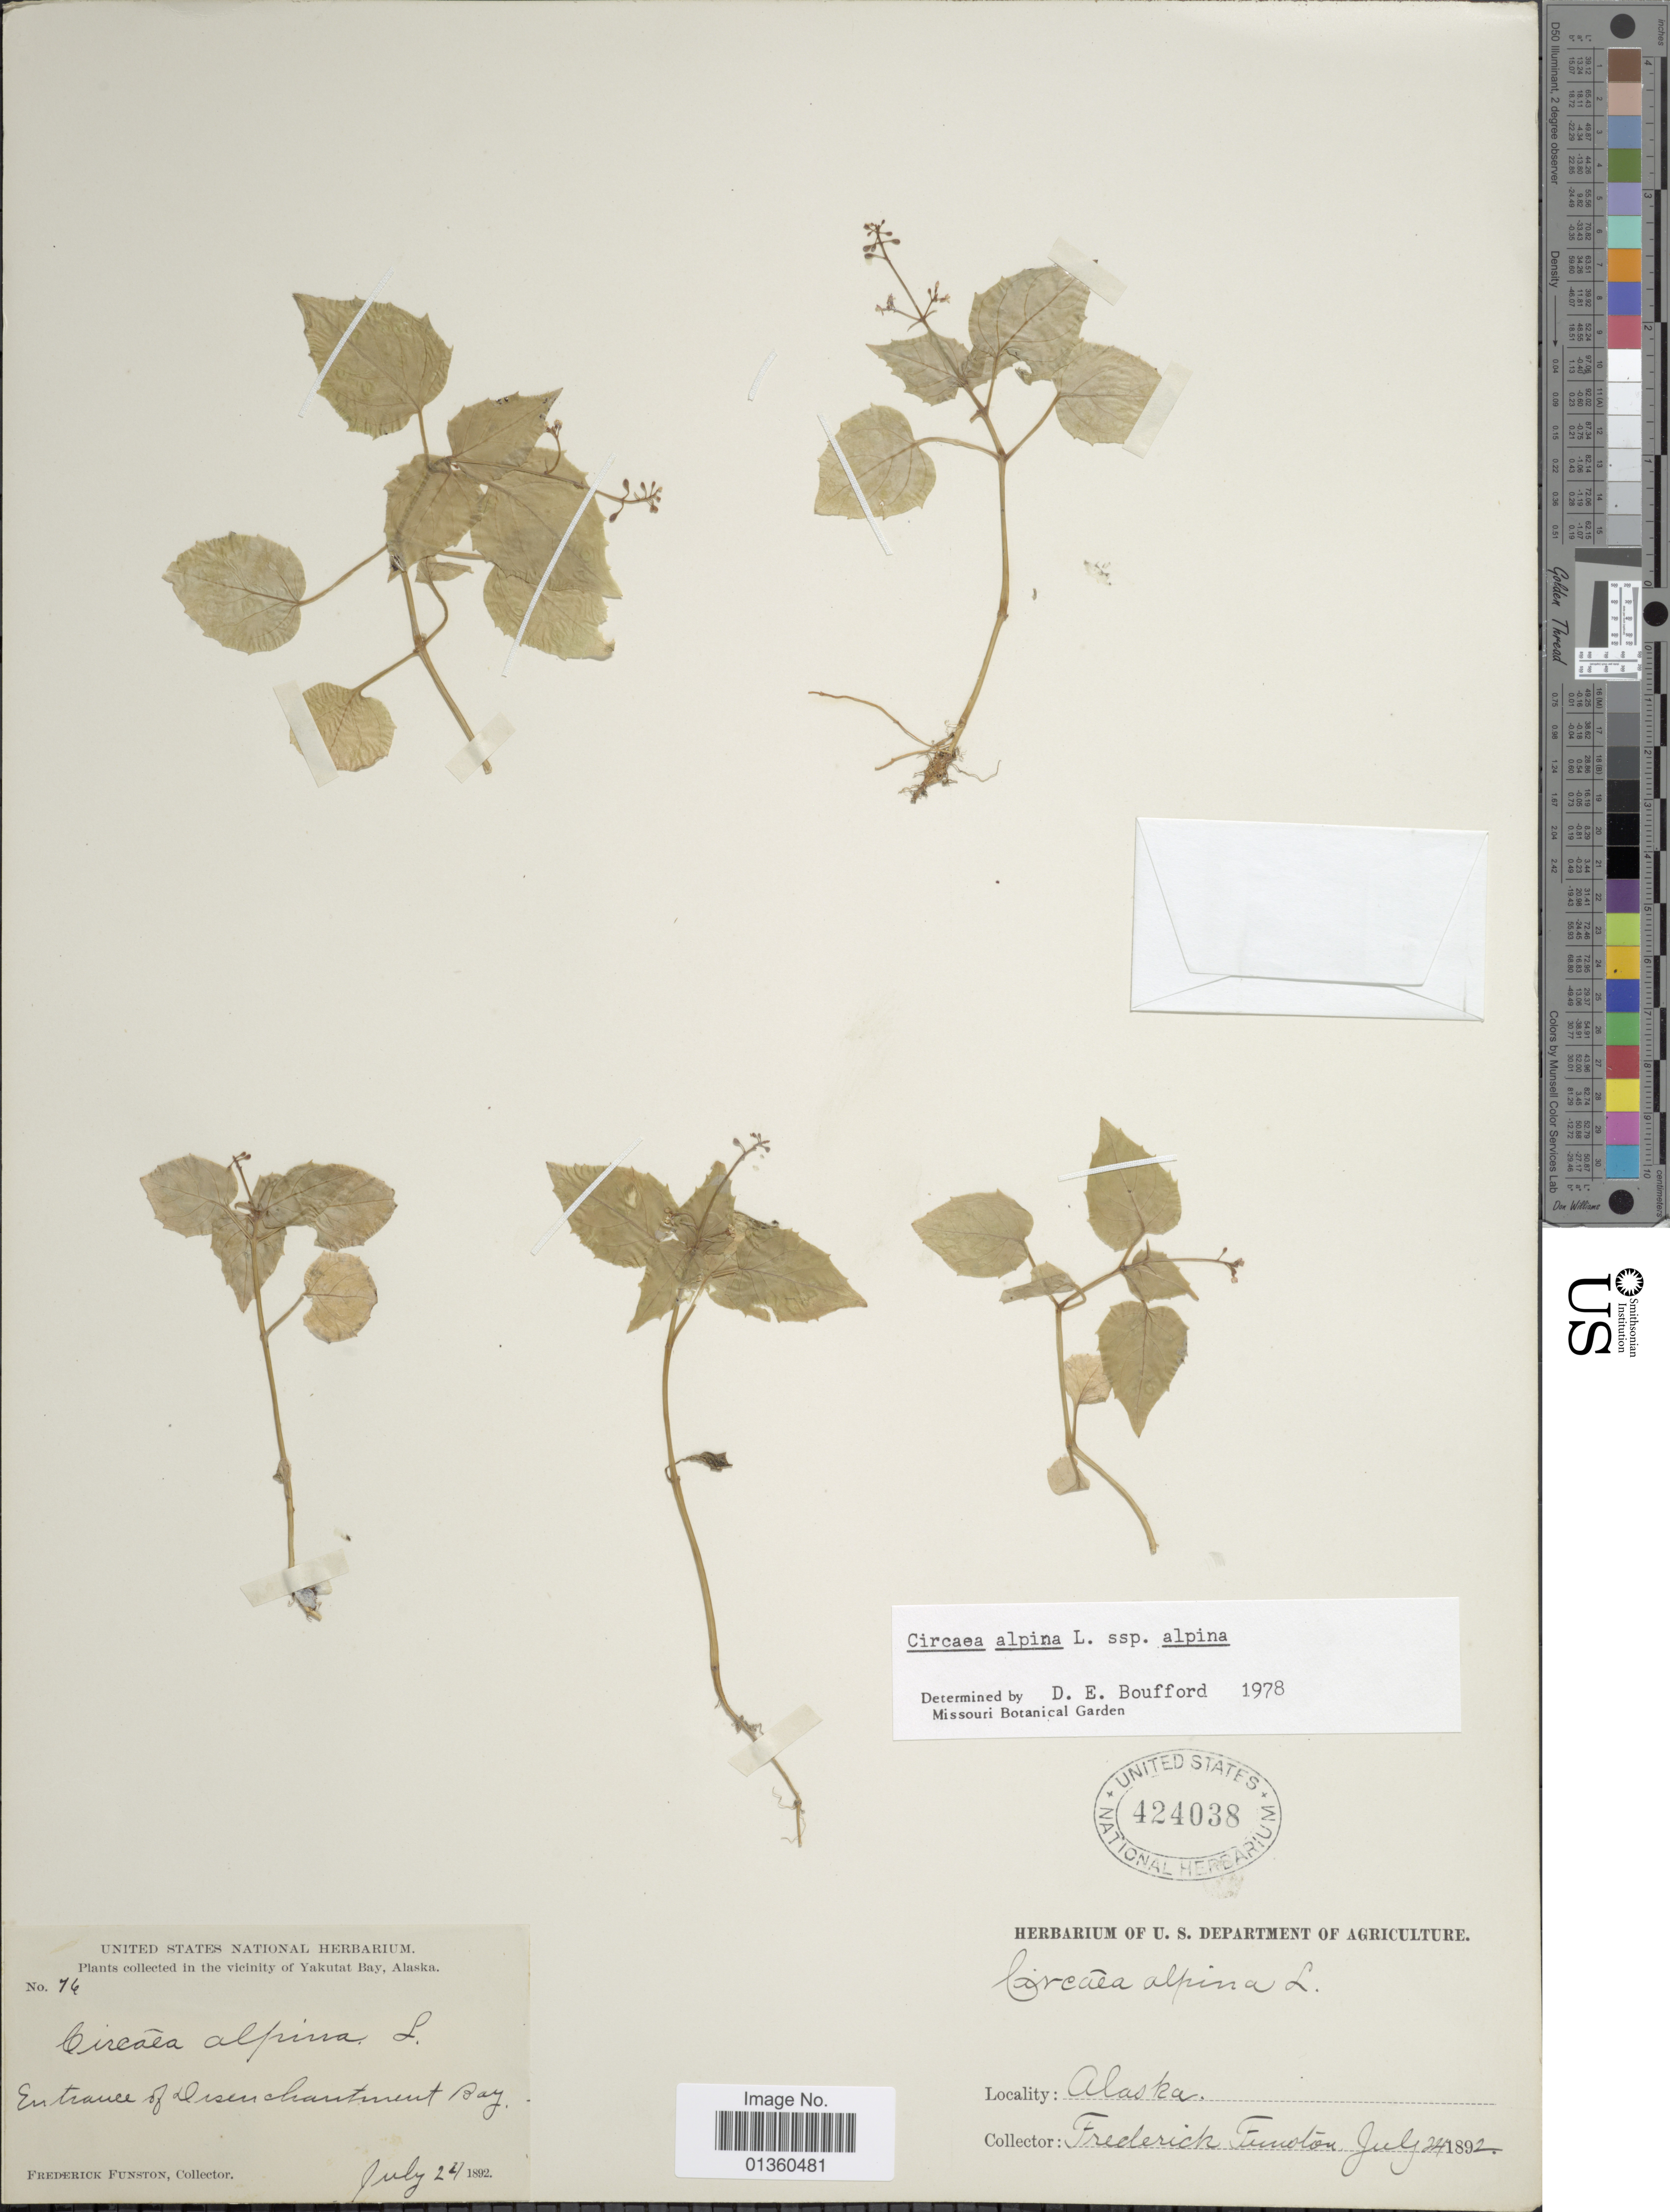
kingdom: Plantae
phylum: Tracheophyta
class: Magnoliopsida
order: Myrtales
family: Onagraceae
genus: Circaea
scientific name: Circaea alpina subsp. alpina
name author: L.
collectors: F. Funston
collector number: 76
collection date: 1892-07-24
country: United States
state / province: Alaska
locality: Entrance of Disenchantment Bay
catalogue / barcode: US 424038